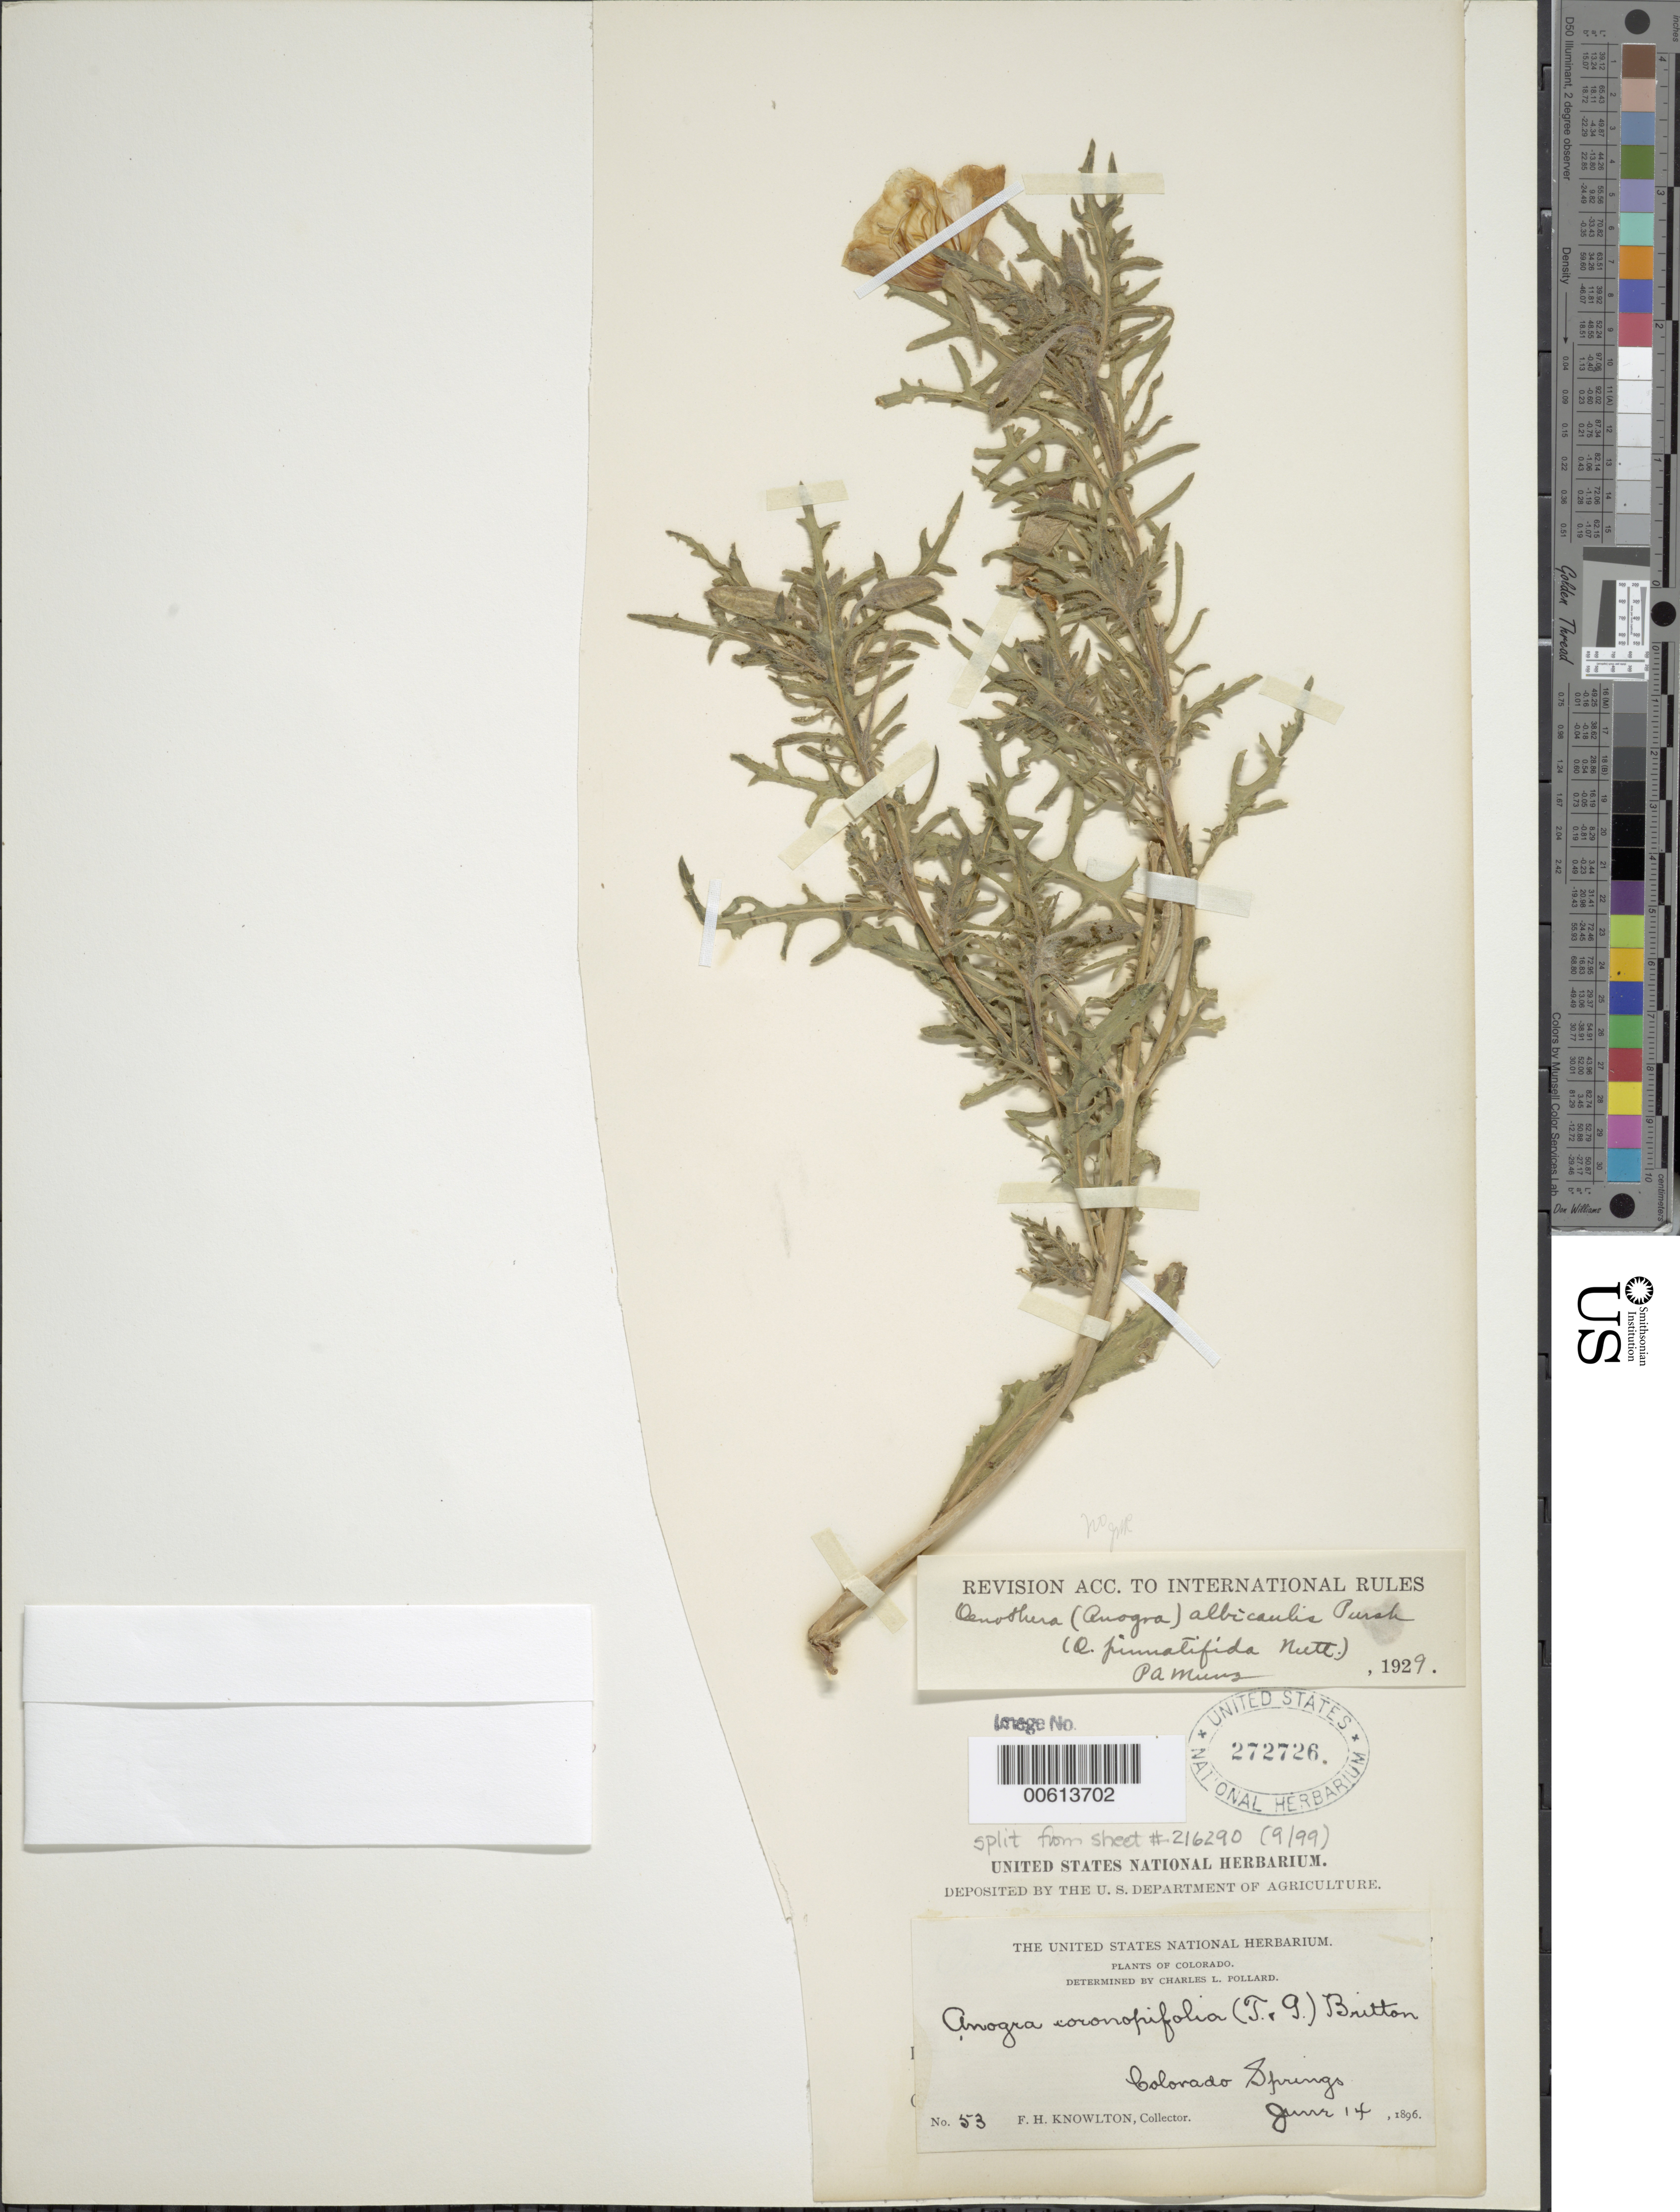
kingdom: Plantae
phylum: Tracheophyta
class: Magnoliopsida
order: Myrtales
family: Onagraceae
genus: Oenothera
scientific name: Oenothera albicaulis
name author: Pursh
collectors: F. H. Knowlton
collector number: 53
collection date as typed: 14 Jun 1896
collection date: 1896-06-14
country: United States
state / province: Colorado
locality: Colorado Springs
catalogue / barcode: US 272726